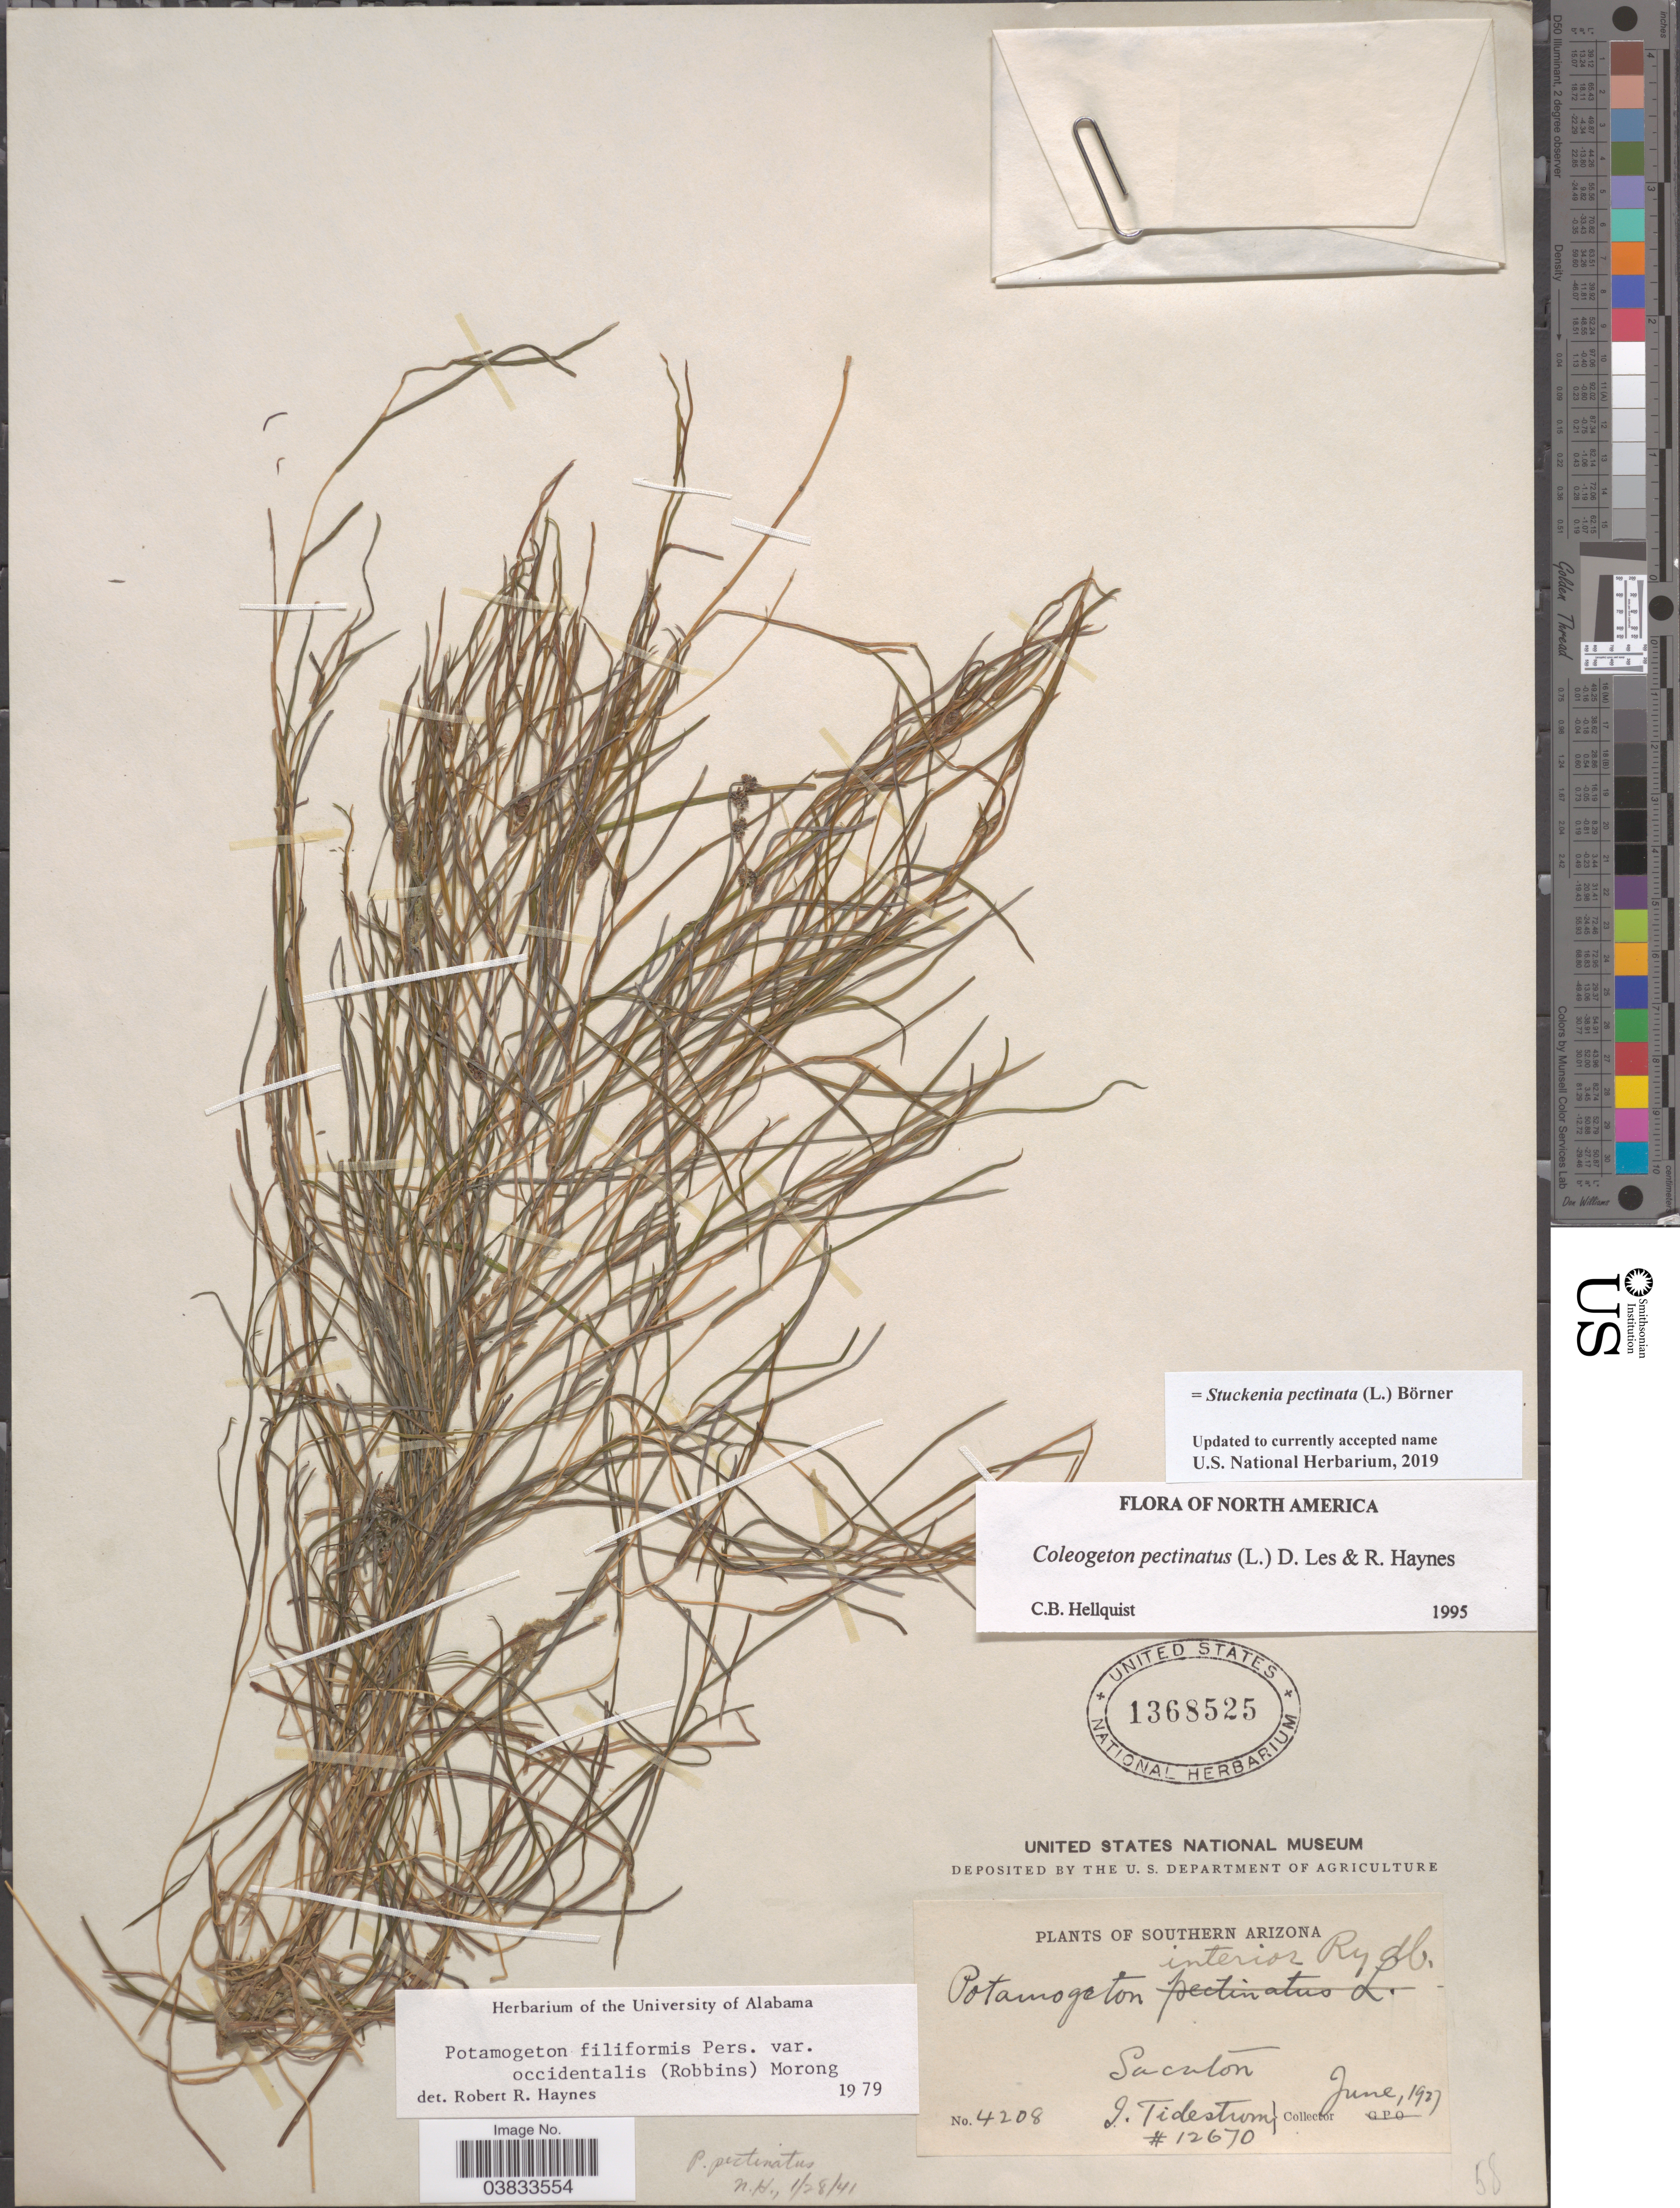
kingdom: Plantae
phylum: Tracheophyta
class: Liliopsida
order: Alismatales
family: Potamogetonaceae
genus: Stuckenia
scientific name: Stuckenia pectinata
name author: (L.) Börner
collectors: I. F. Tidestrom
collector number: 4208/12670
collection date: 1927-06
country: United States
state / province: Arizona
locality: Southern Arizona. Sacaton.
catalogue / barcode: US 1368525